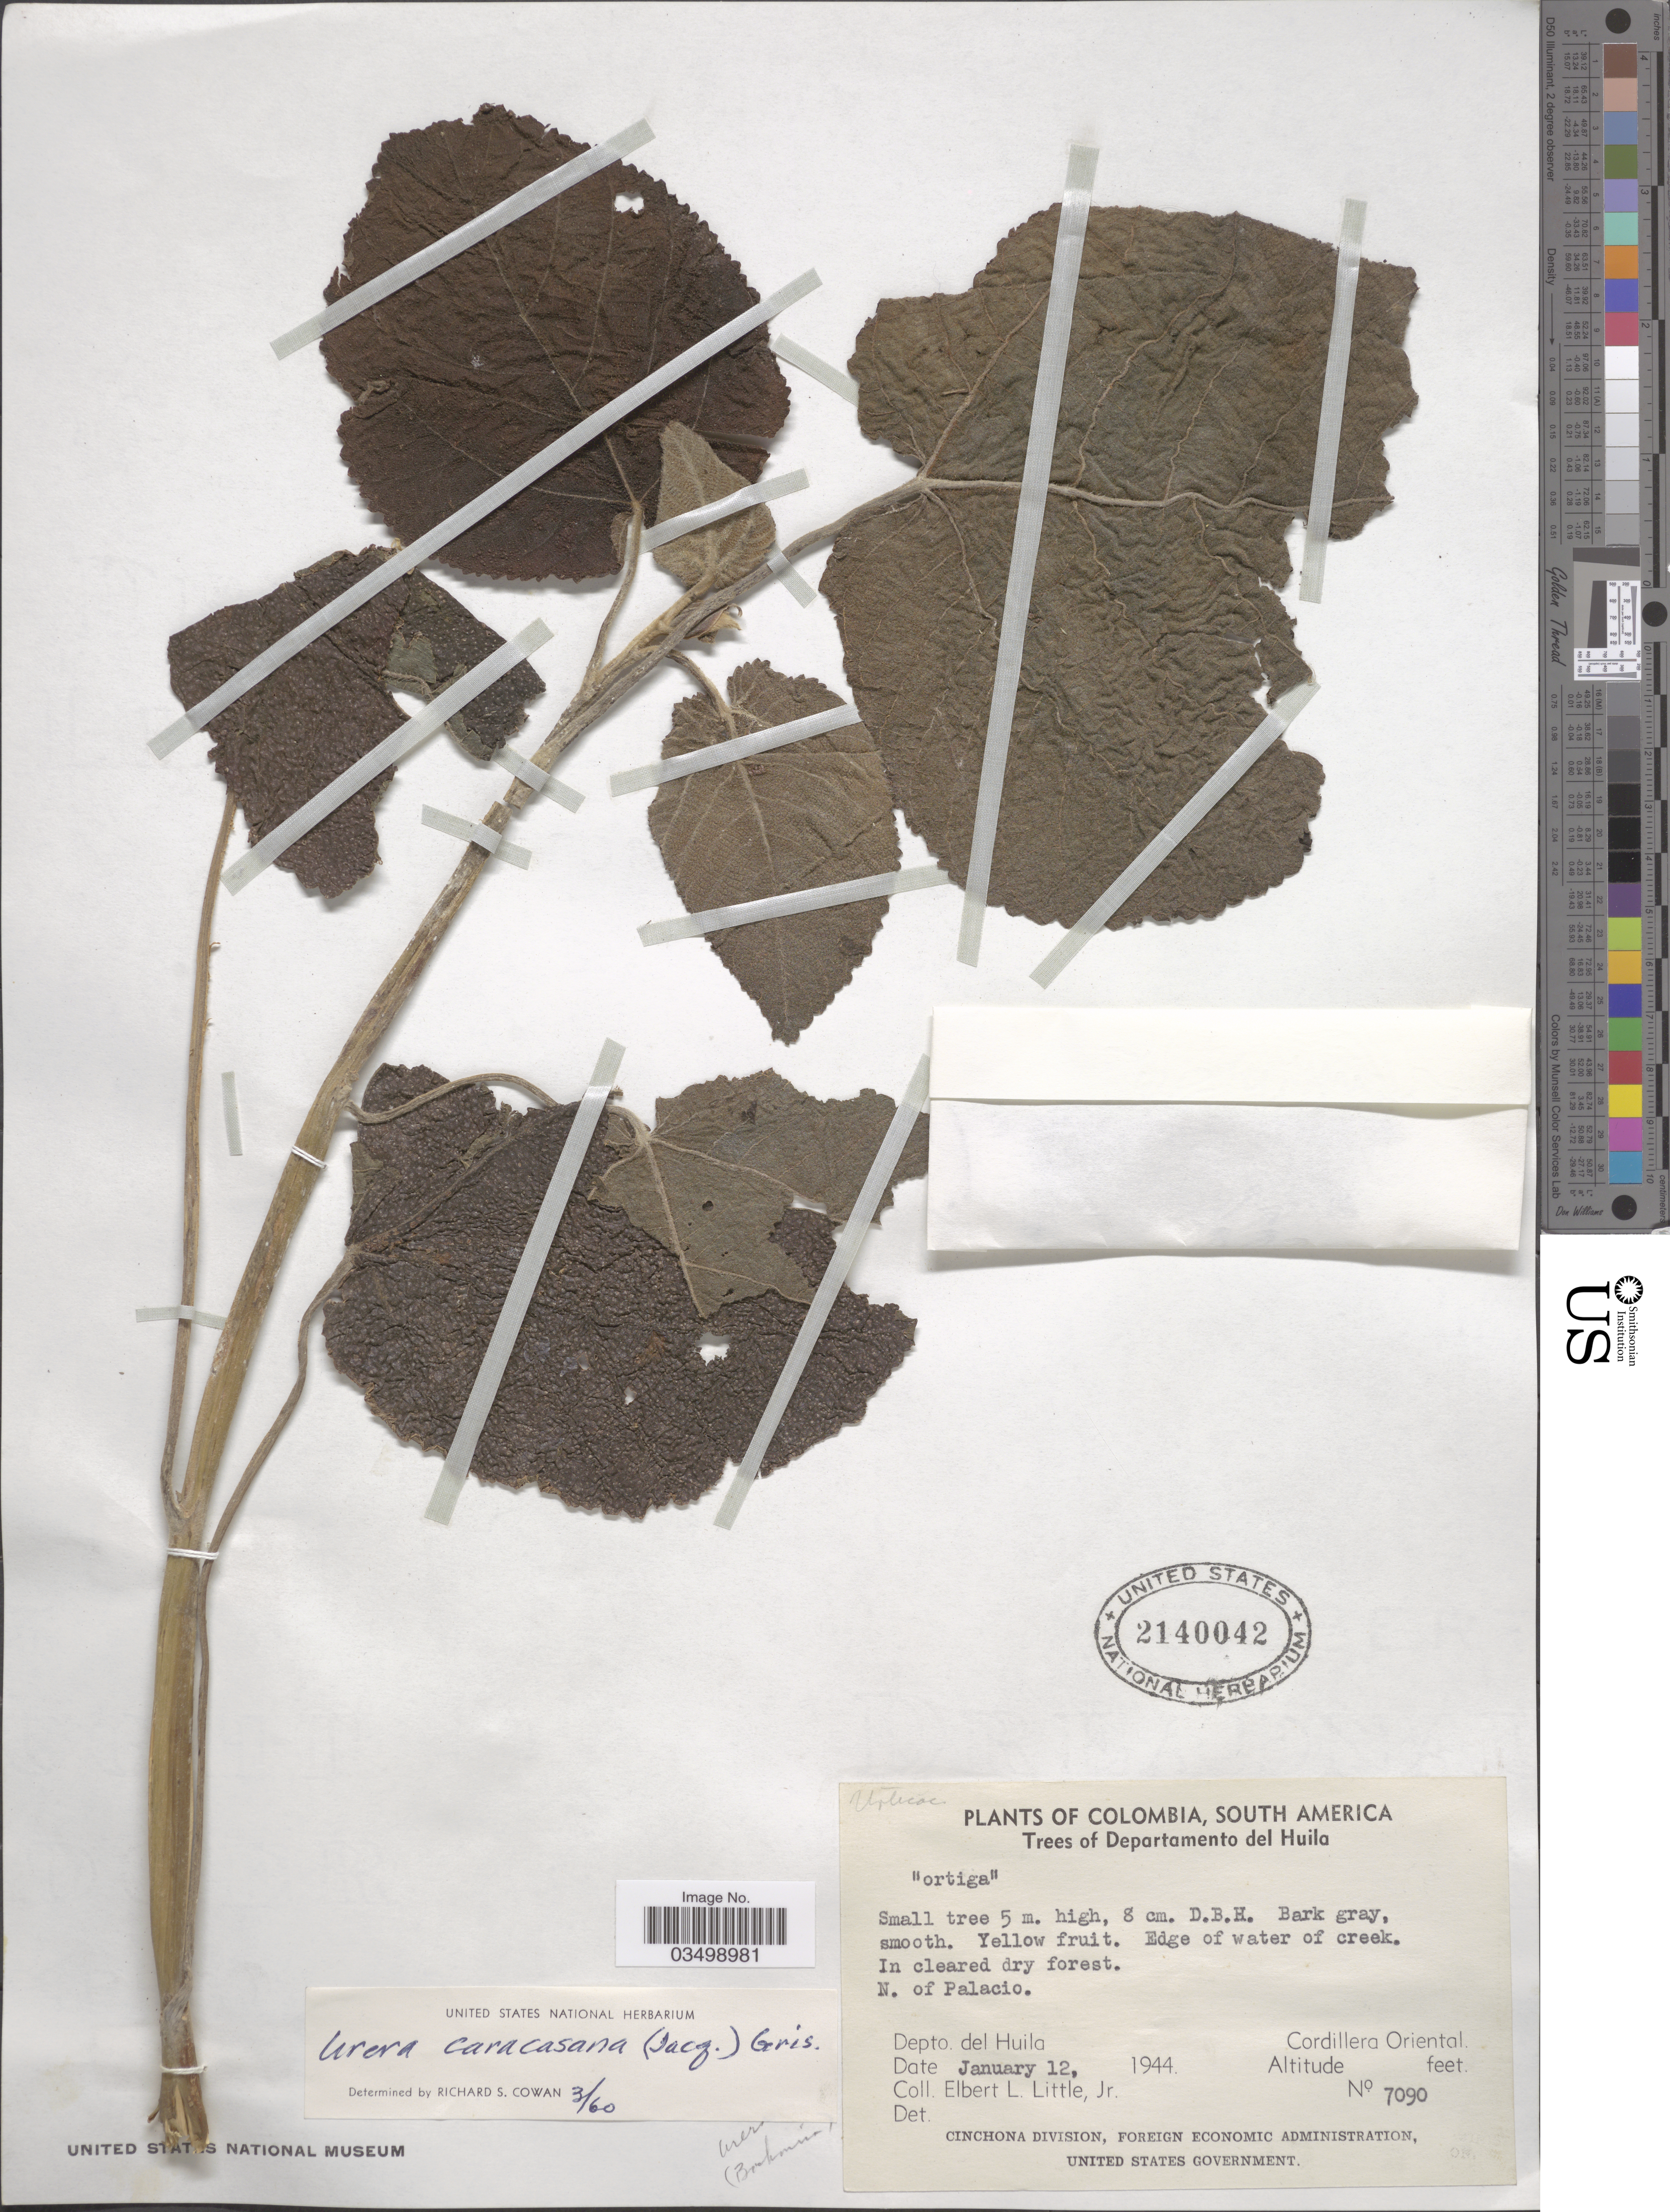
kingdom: Plantae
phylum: Tracheophyta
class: Magnoliopsida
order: Rosales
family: Urticaceae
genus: Urera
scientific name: Urera caracasana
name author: (Jacq.) Gaudich. ex Griseb.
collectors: E. L. Little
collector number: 7090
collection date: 1944-01-12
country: Colombia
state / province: Huila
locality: Departamento del Huila. N. of Palacio. Cordillera Oriental.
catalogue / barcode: US 2140042